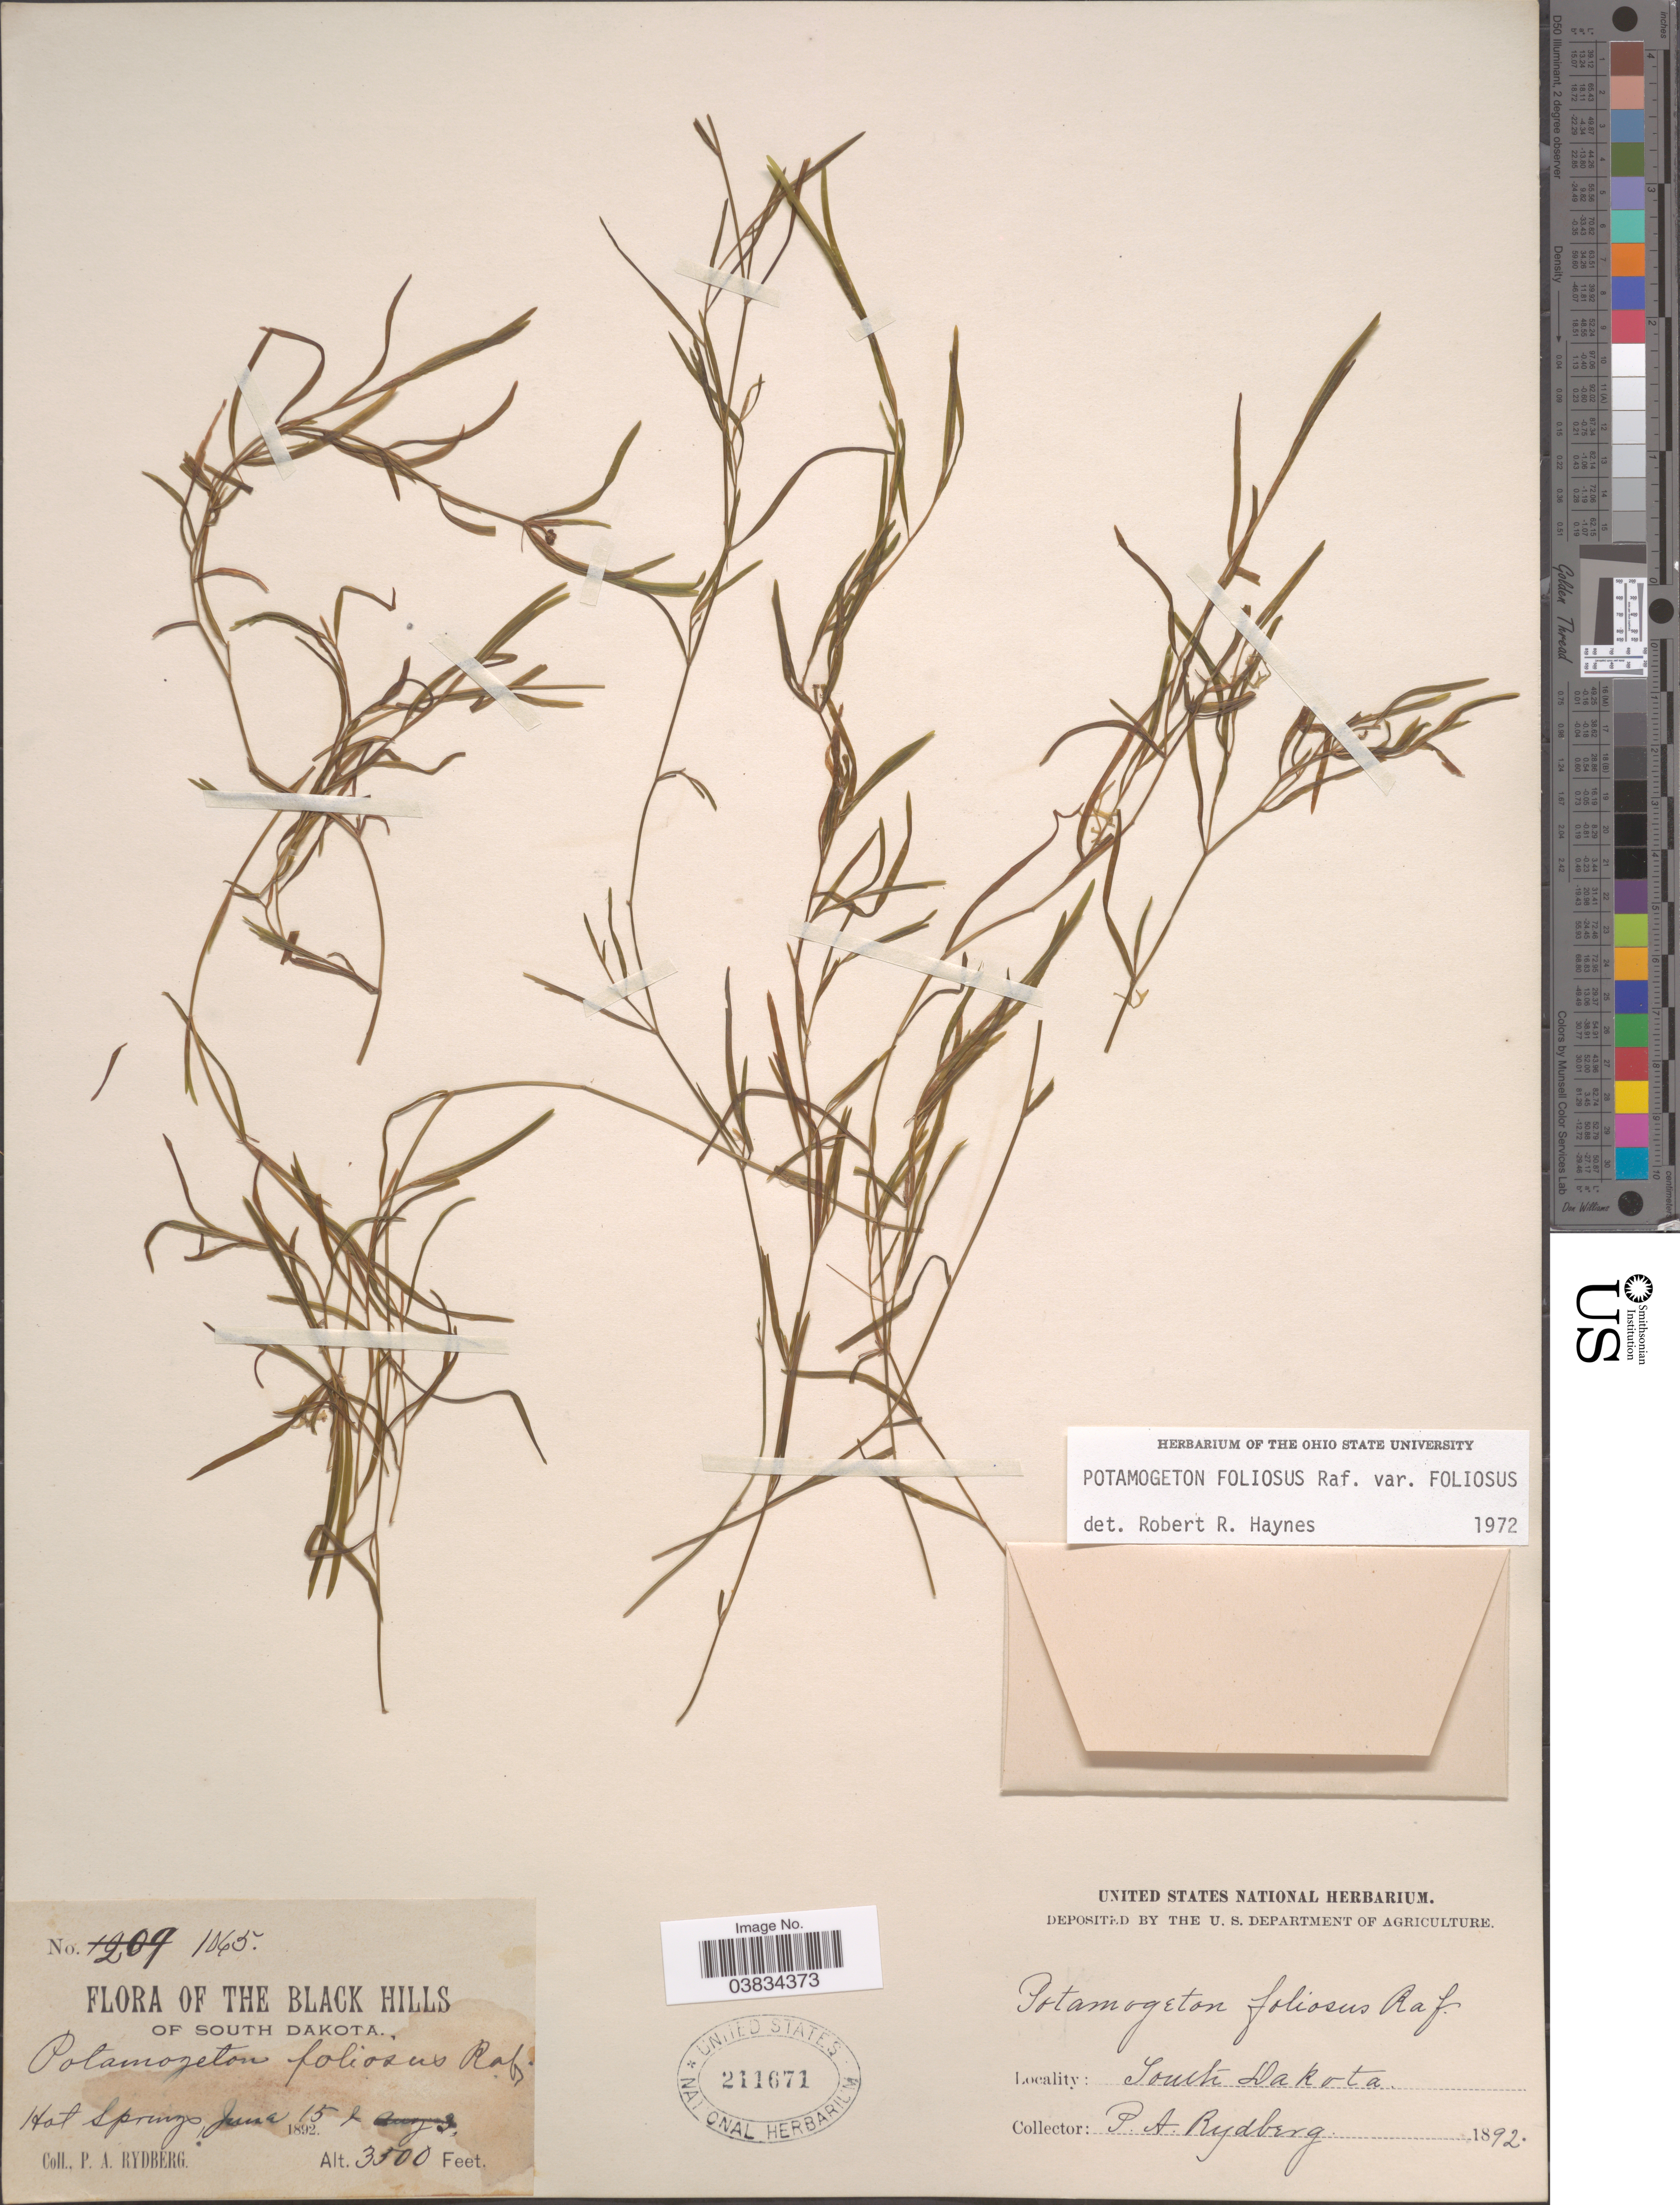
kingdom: Plantae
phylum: Tracheophyta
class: Liliopsida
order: Alismatales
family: Potamogetonaceae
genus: Potamogeton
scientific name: Potamogeton foliosus var. foliosus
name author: Raf.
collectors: P. A. Rydberg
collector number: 1065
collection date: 1892-06-15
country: United States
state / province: South Dakota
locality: Black Hills of South Dakota. Hot Springs.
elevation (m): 1067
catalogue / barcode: US 211671